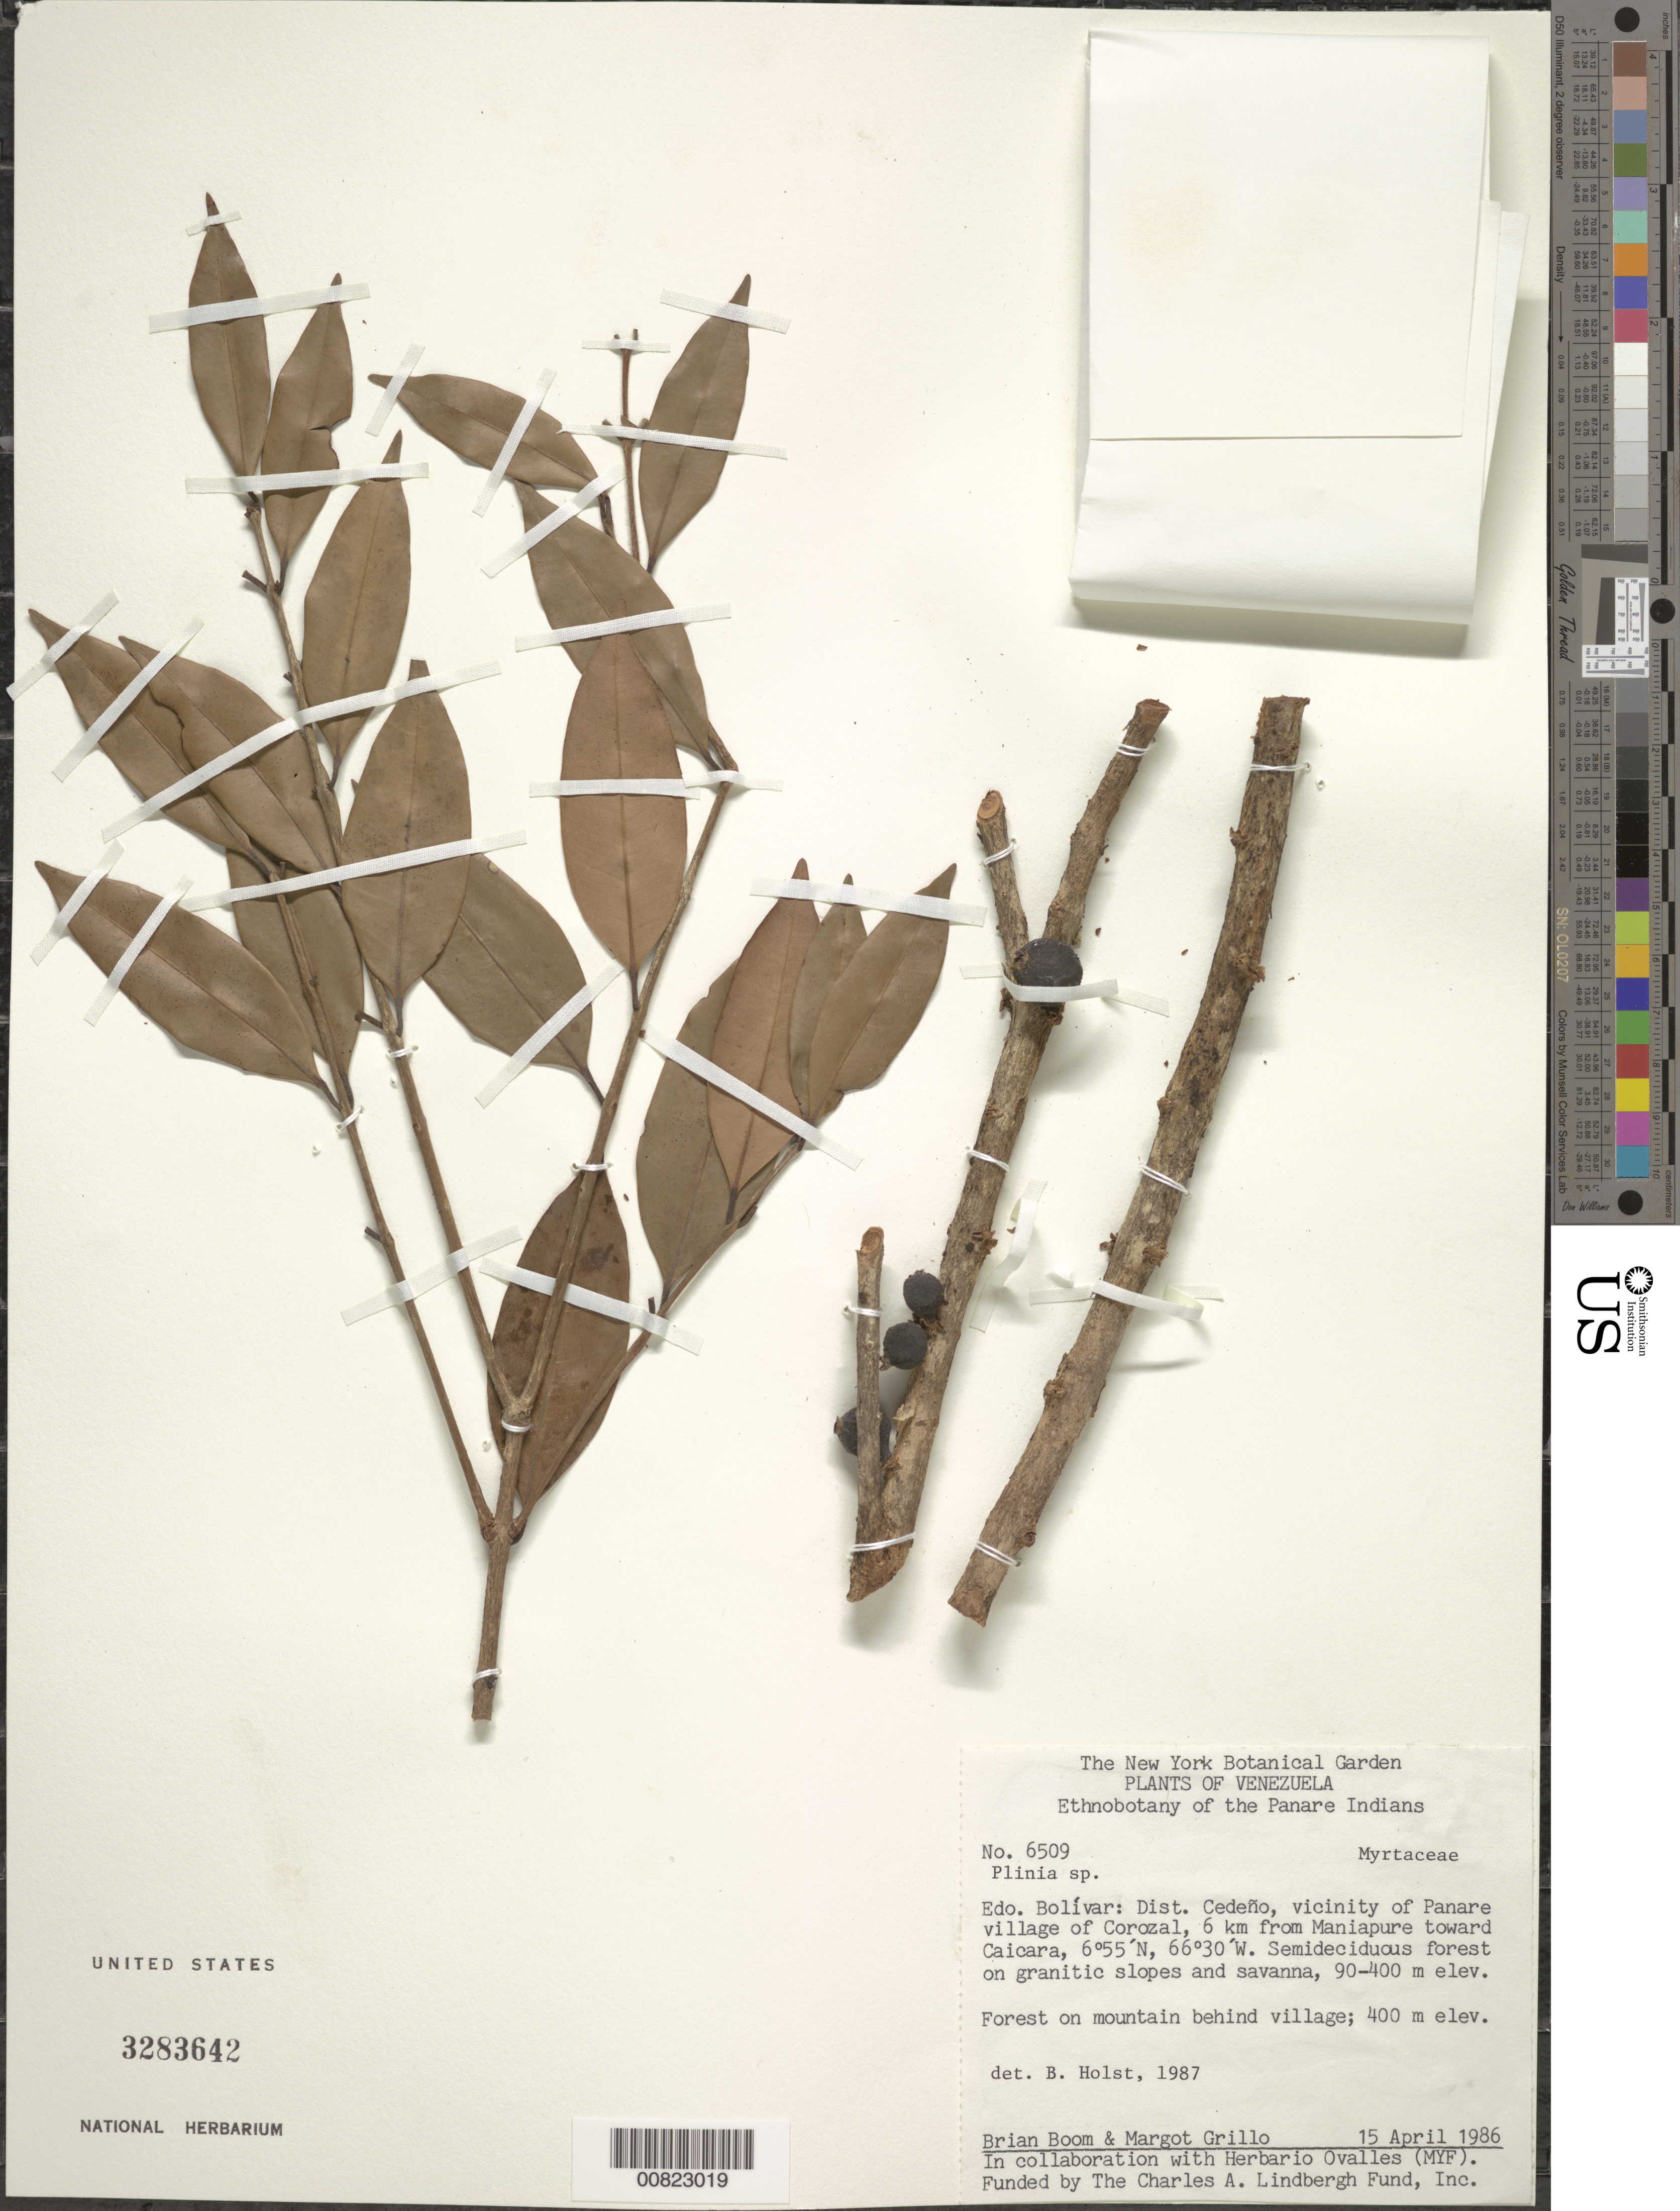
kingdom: Plantae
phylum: Tracheophyta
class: Magnoliopsida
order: Myrtales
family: Myrtaceae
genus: Plinia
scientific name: Plinia sp.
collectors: B. M. Boom & M. Grillo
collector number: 6509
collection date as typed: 15-Apr-86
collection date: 1986-04-15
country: Venezuela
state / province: Bolívar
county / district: Cedeño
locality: Panare village of Corozal, vic., 6 km from Maniapure toward Caicara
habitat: Semideciduous forest on granitic slopes and savanna; forest on mountain behind village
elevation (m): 400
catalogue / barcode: US 3283642